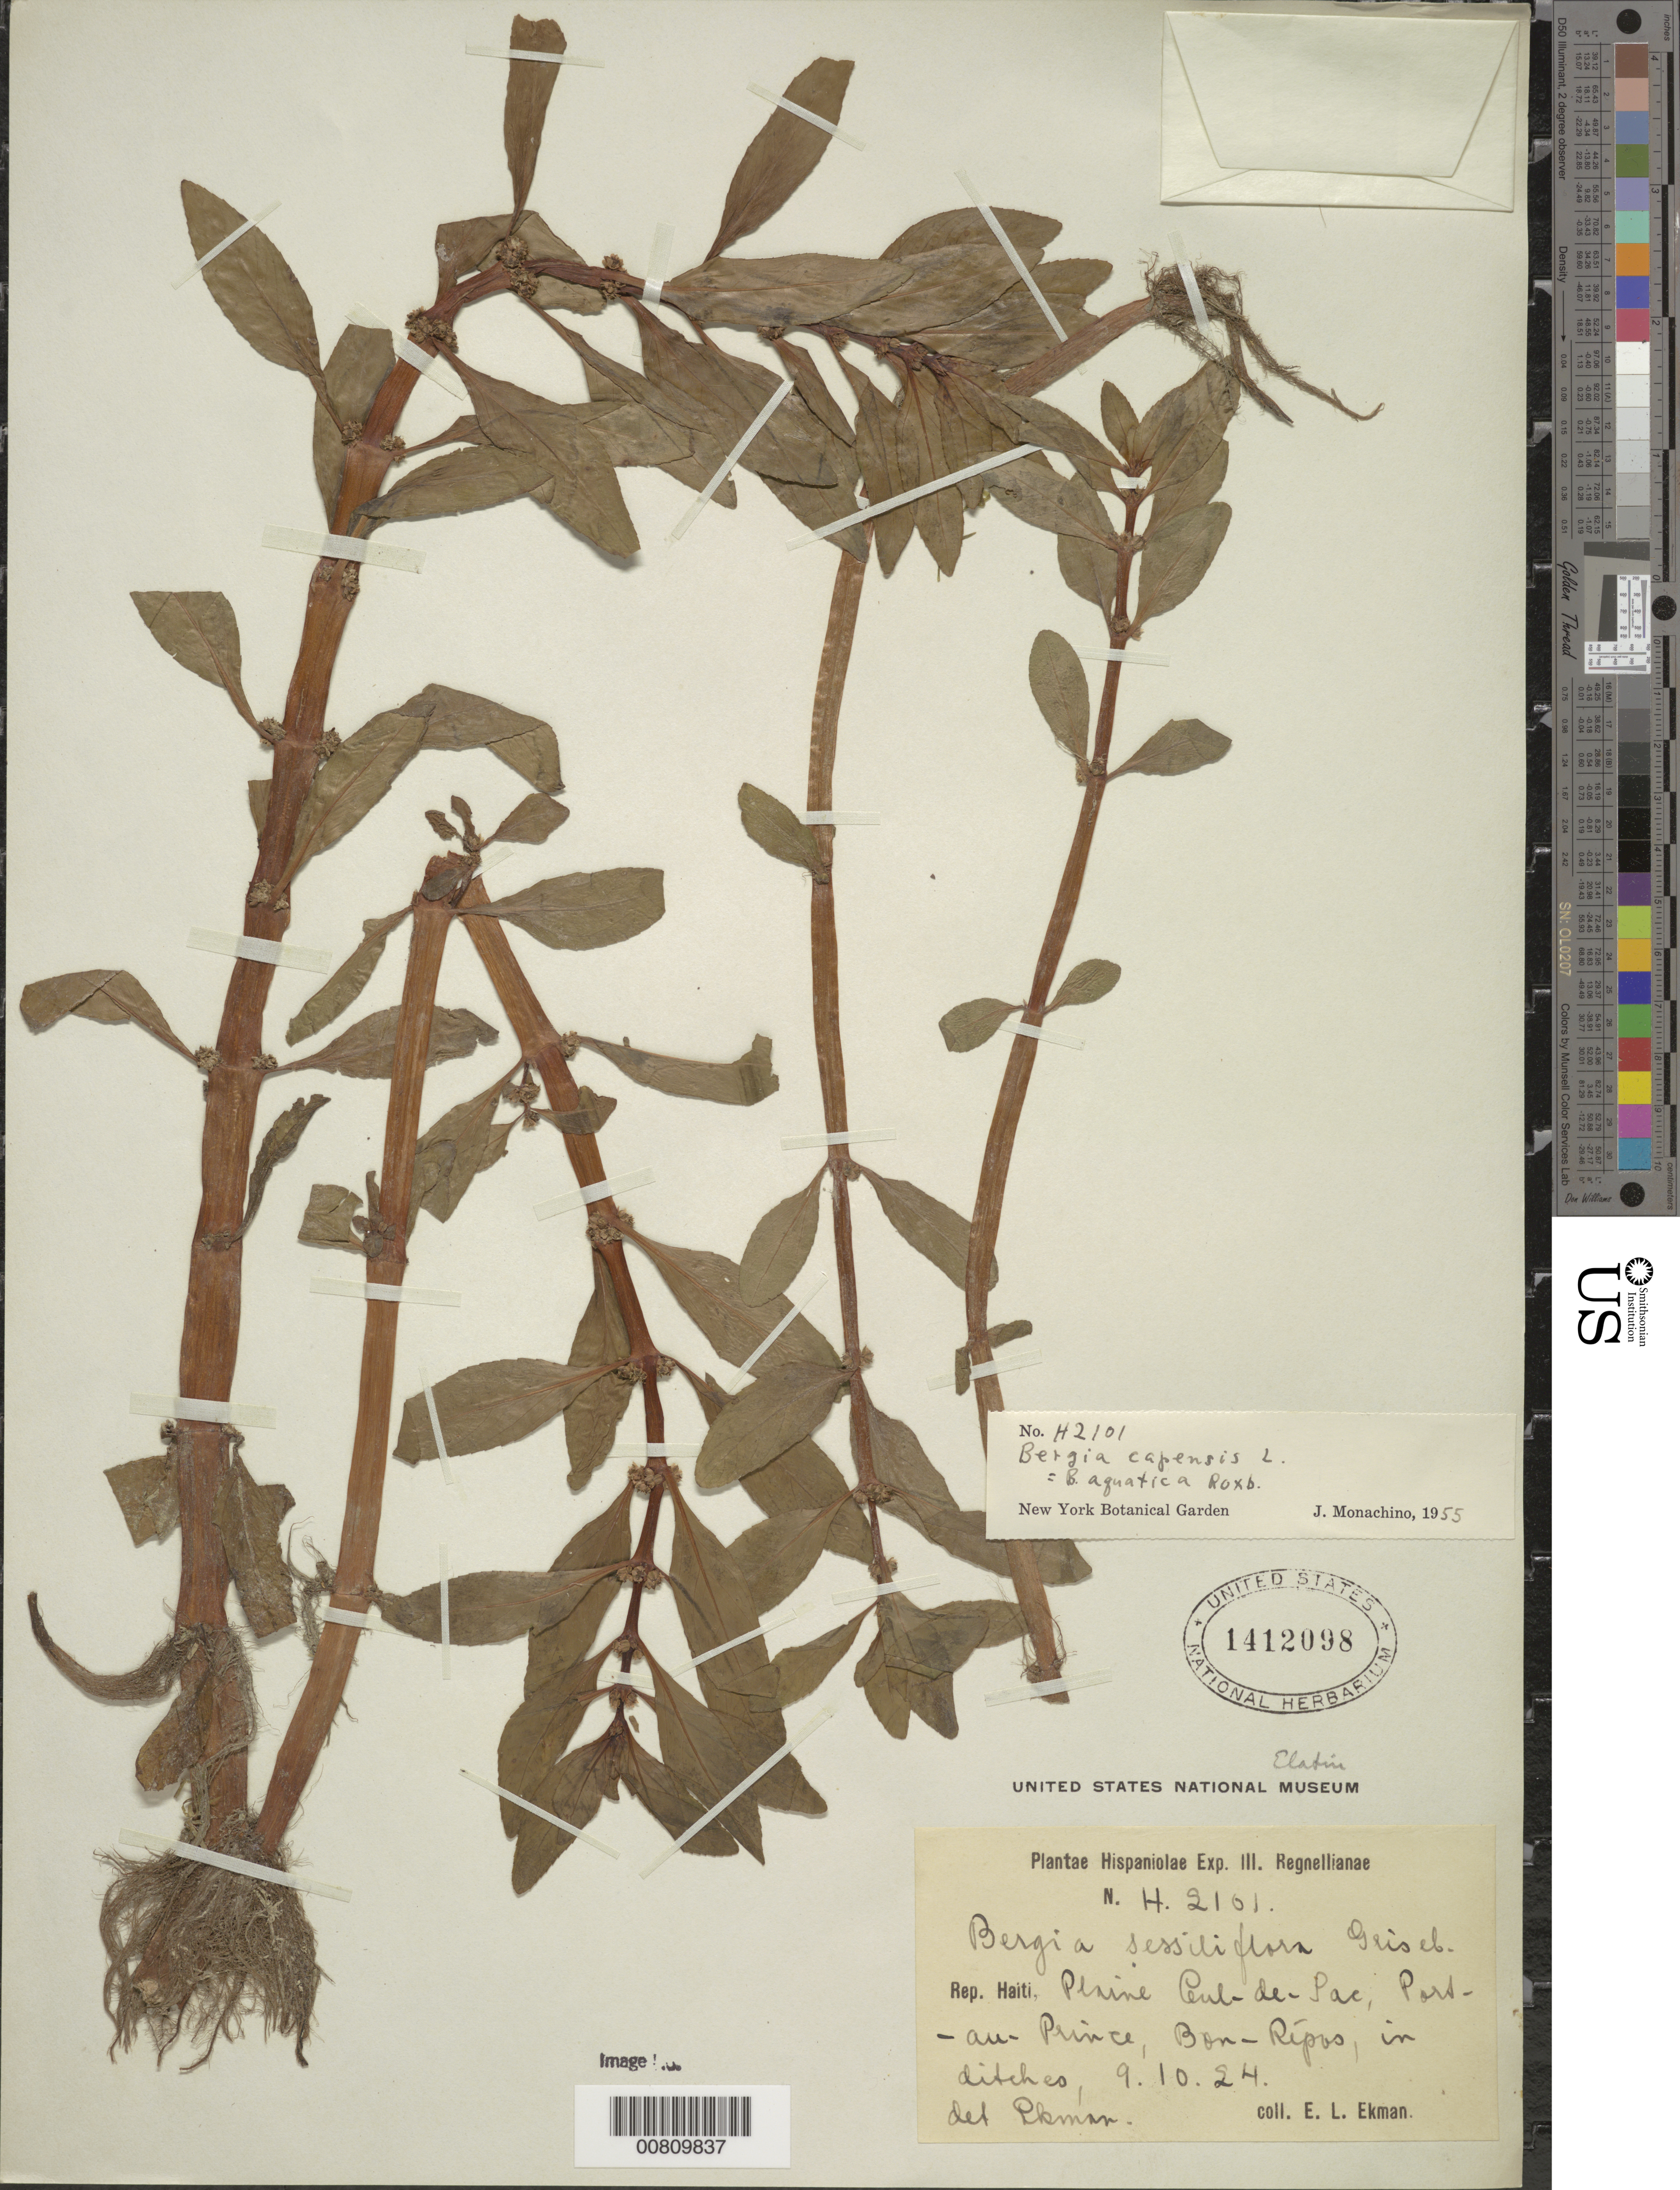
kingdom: Plantae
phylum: Tracheophyta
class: Magnoliopsida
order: Malpighiales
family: Elatinaceae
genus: Bergia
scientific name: Bergia aquatica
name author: Roxb.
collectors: E. L. Ekman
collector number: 2101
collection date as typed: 10 Sep 1924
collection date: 1924-09-10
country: Haiti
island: Hispaniola Island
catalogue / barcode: US 1412098